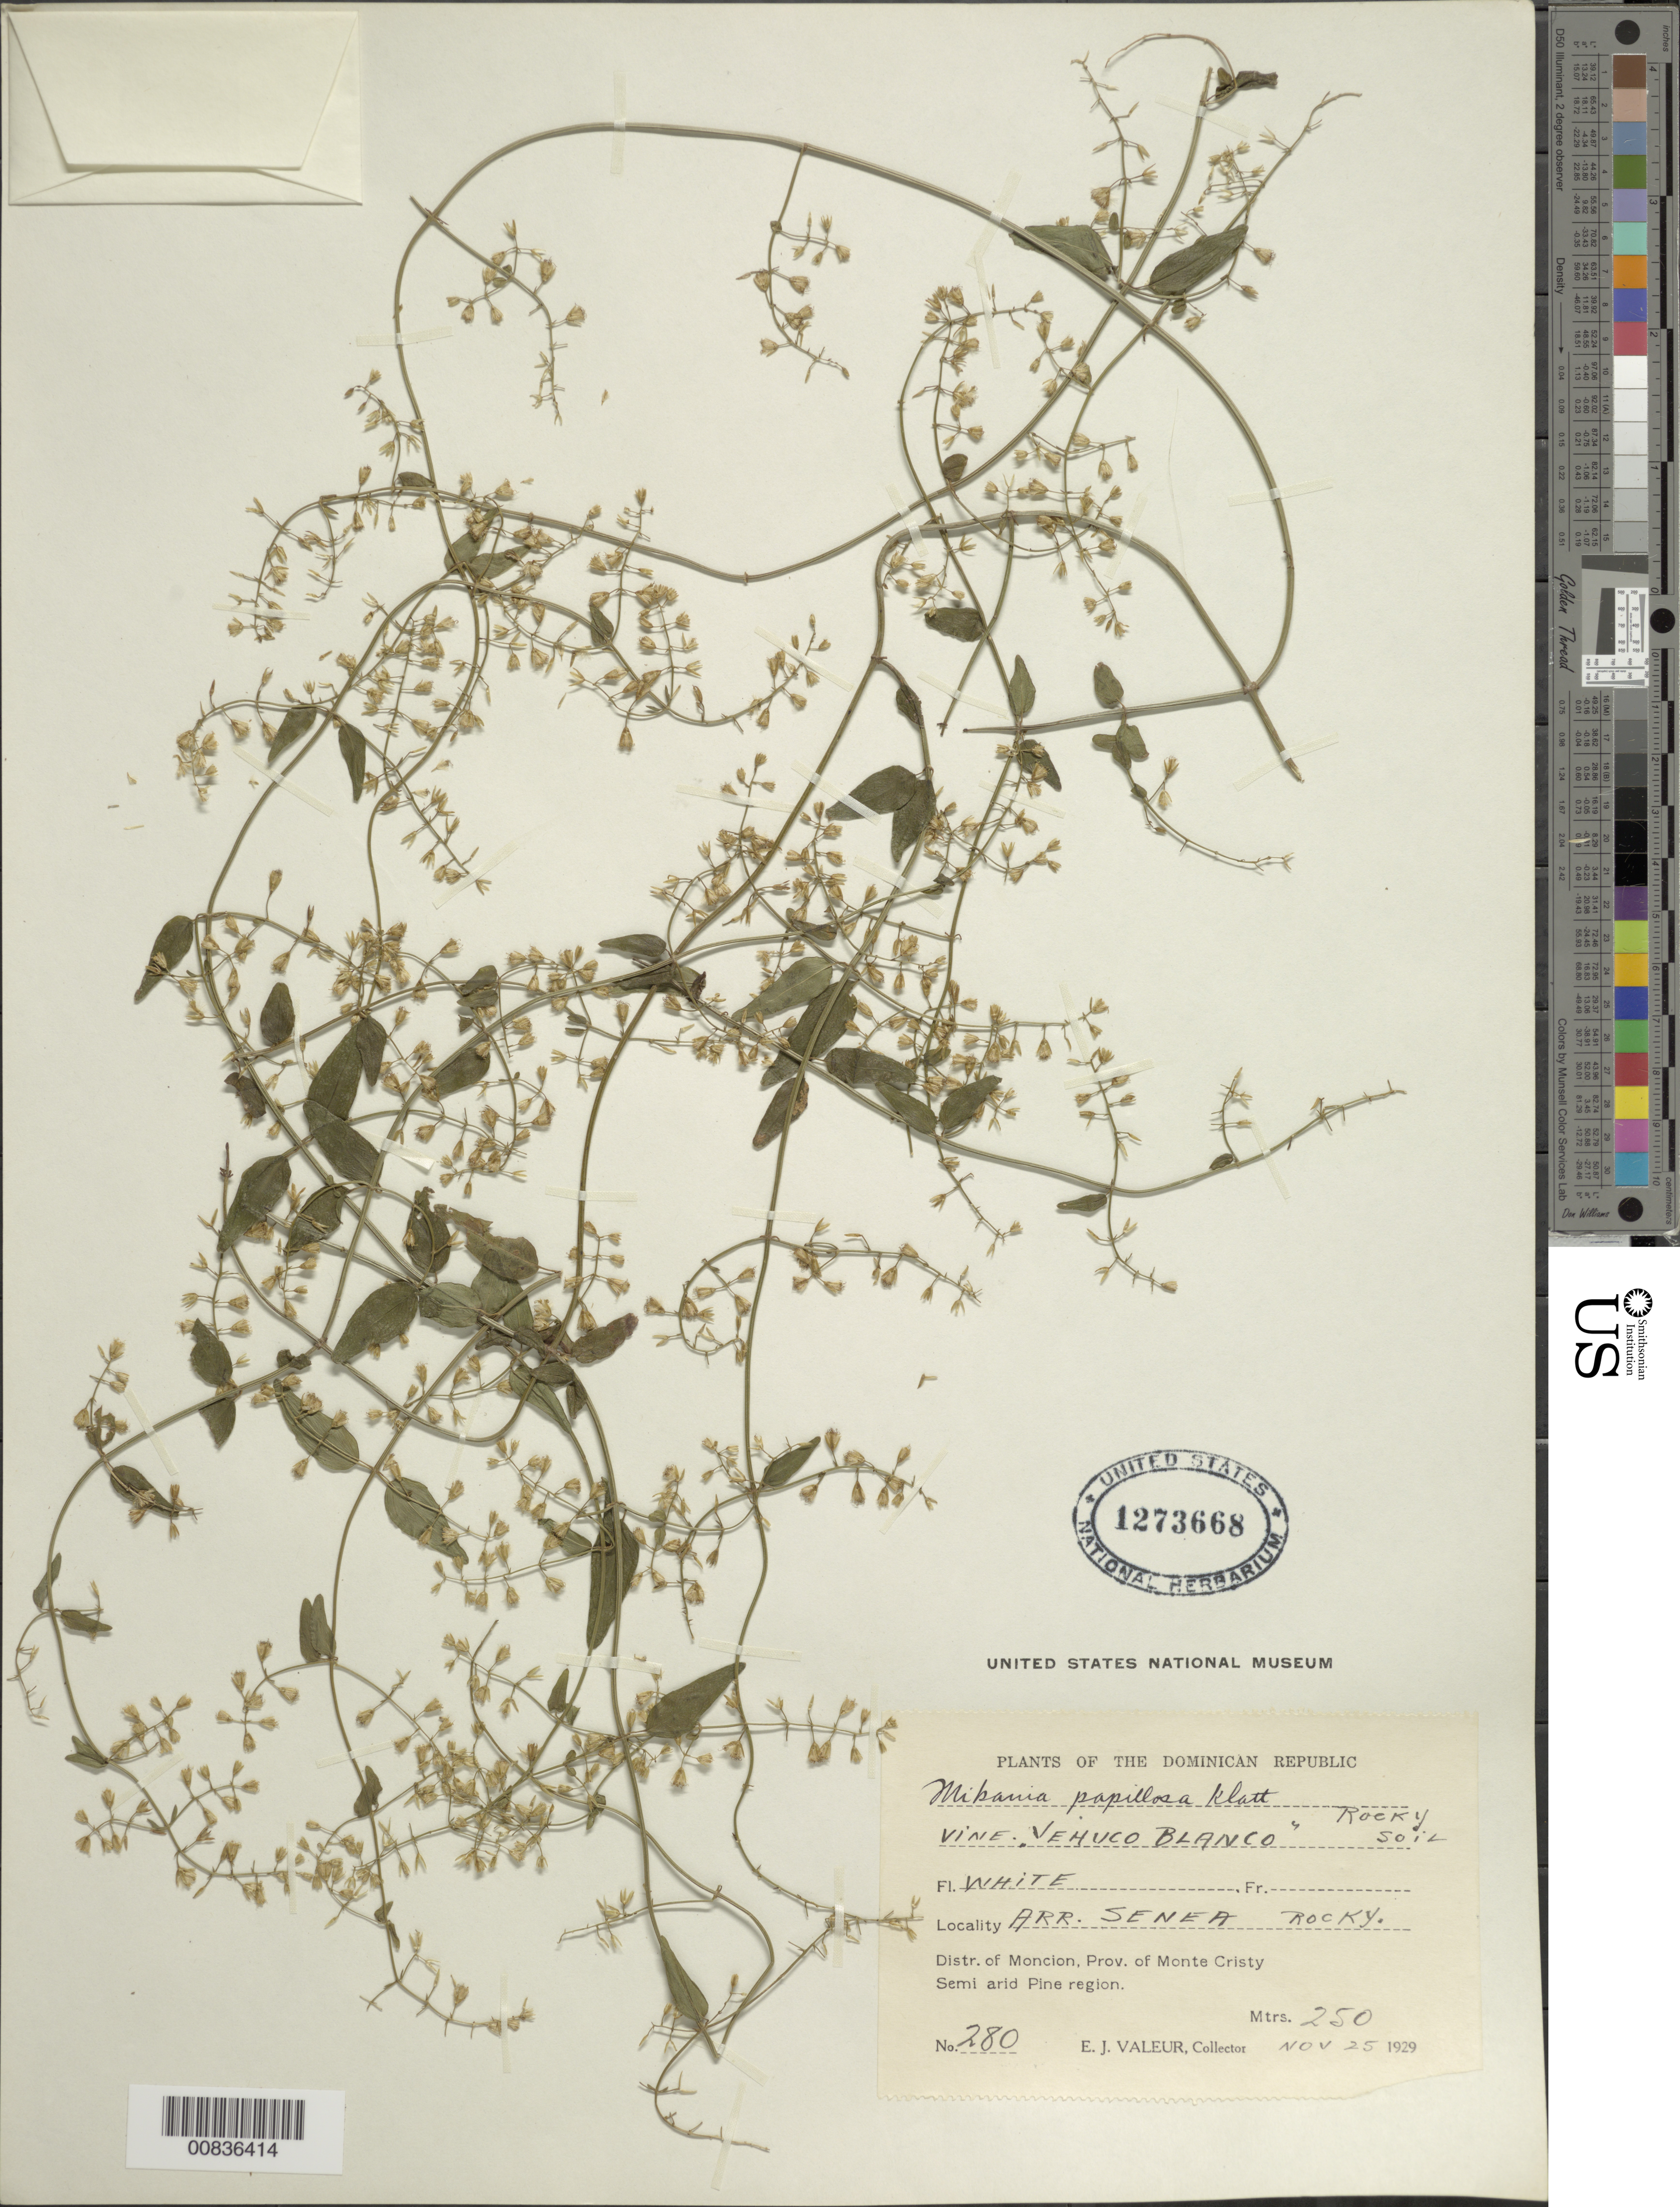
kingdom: Plantae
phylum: Tracheophyta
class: Magnoliopsida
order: Asterales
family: Asteraceae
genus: Mikania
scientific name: Mikania papillosa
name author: Klatt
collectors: E. Valeur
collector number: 280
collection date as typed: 25 Nov 1929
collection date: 1929-11-25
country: Dominican Republic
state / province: Monte Cristi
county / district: Monción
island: Hispaniola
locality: Arroyo Senea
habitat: Rocky soil, semi arid pine region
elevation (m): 250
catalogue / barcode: US 1273668